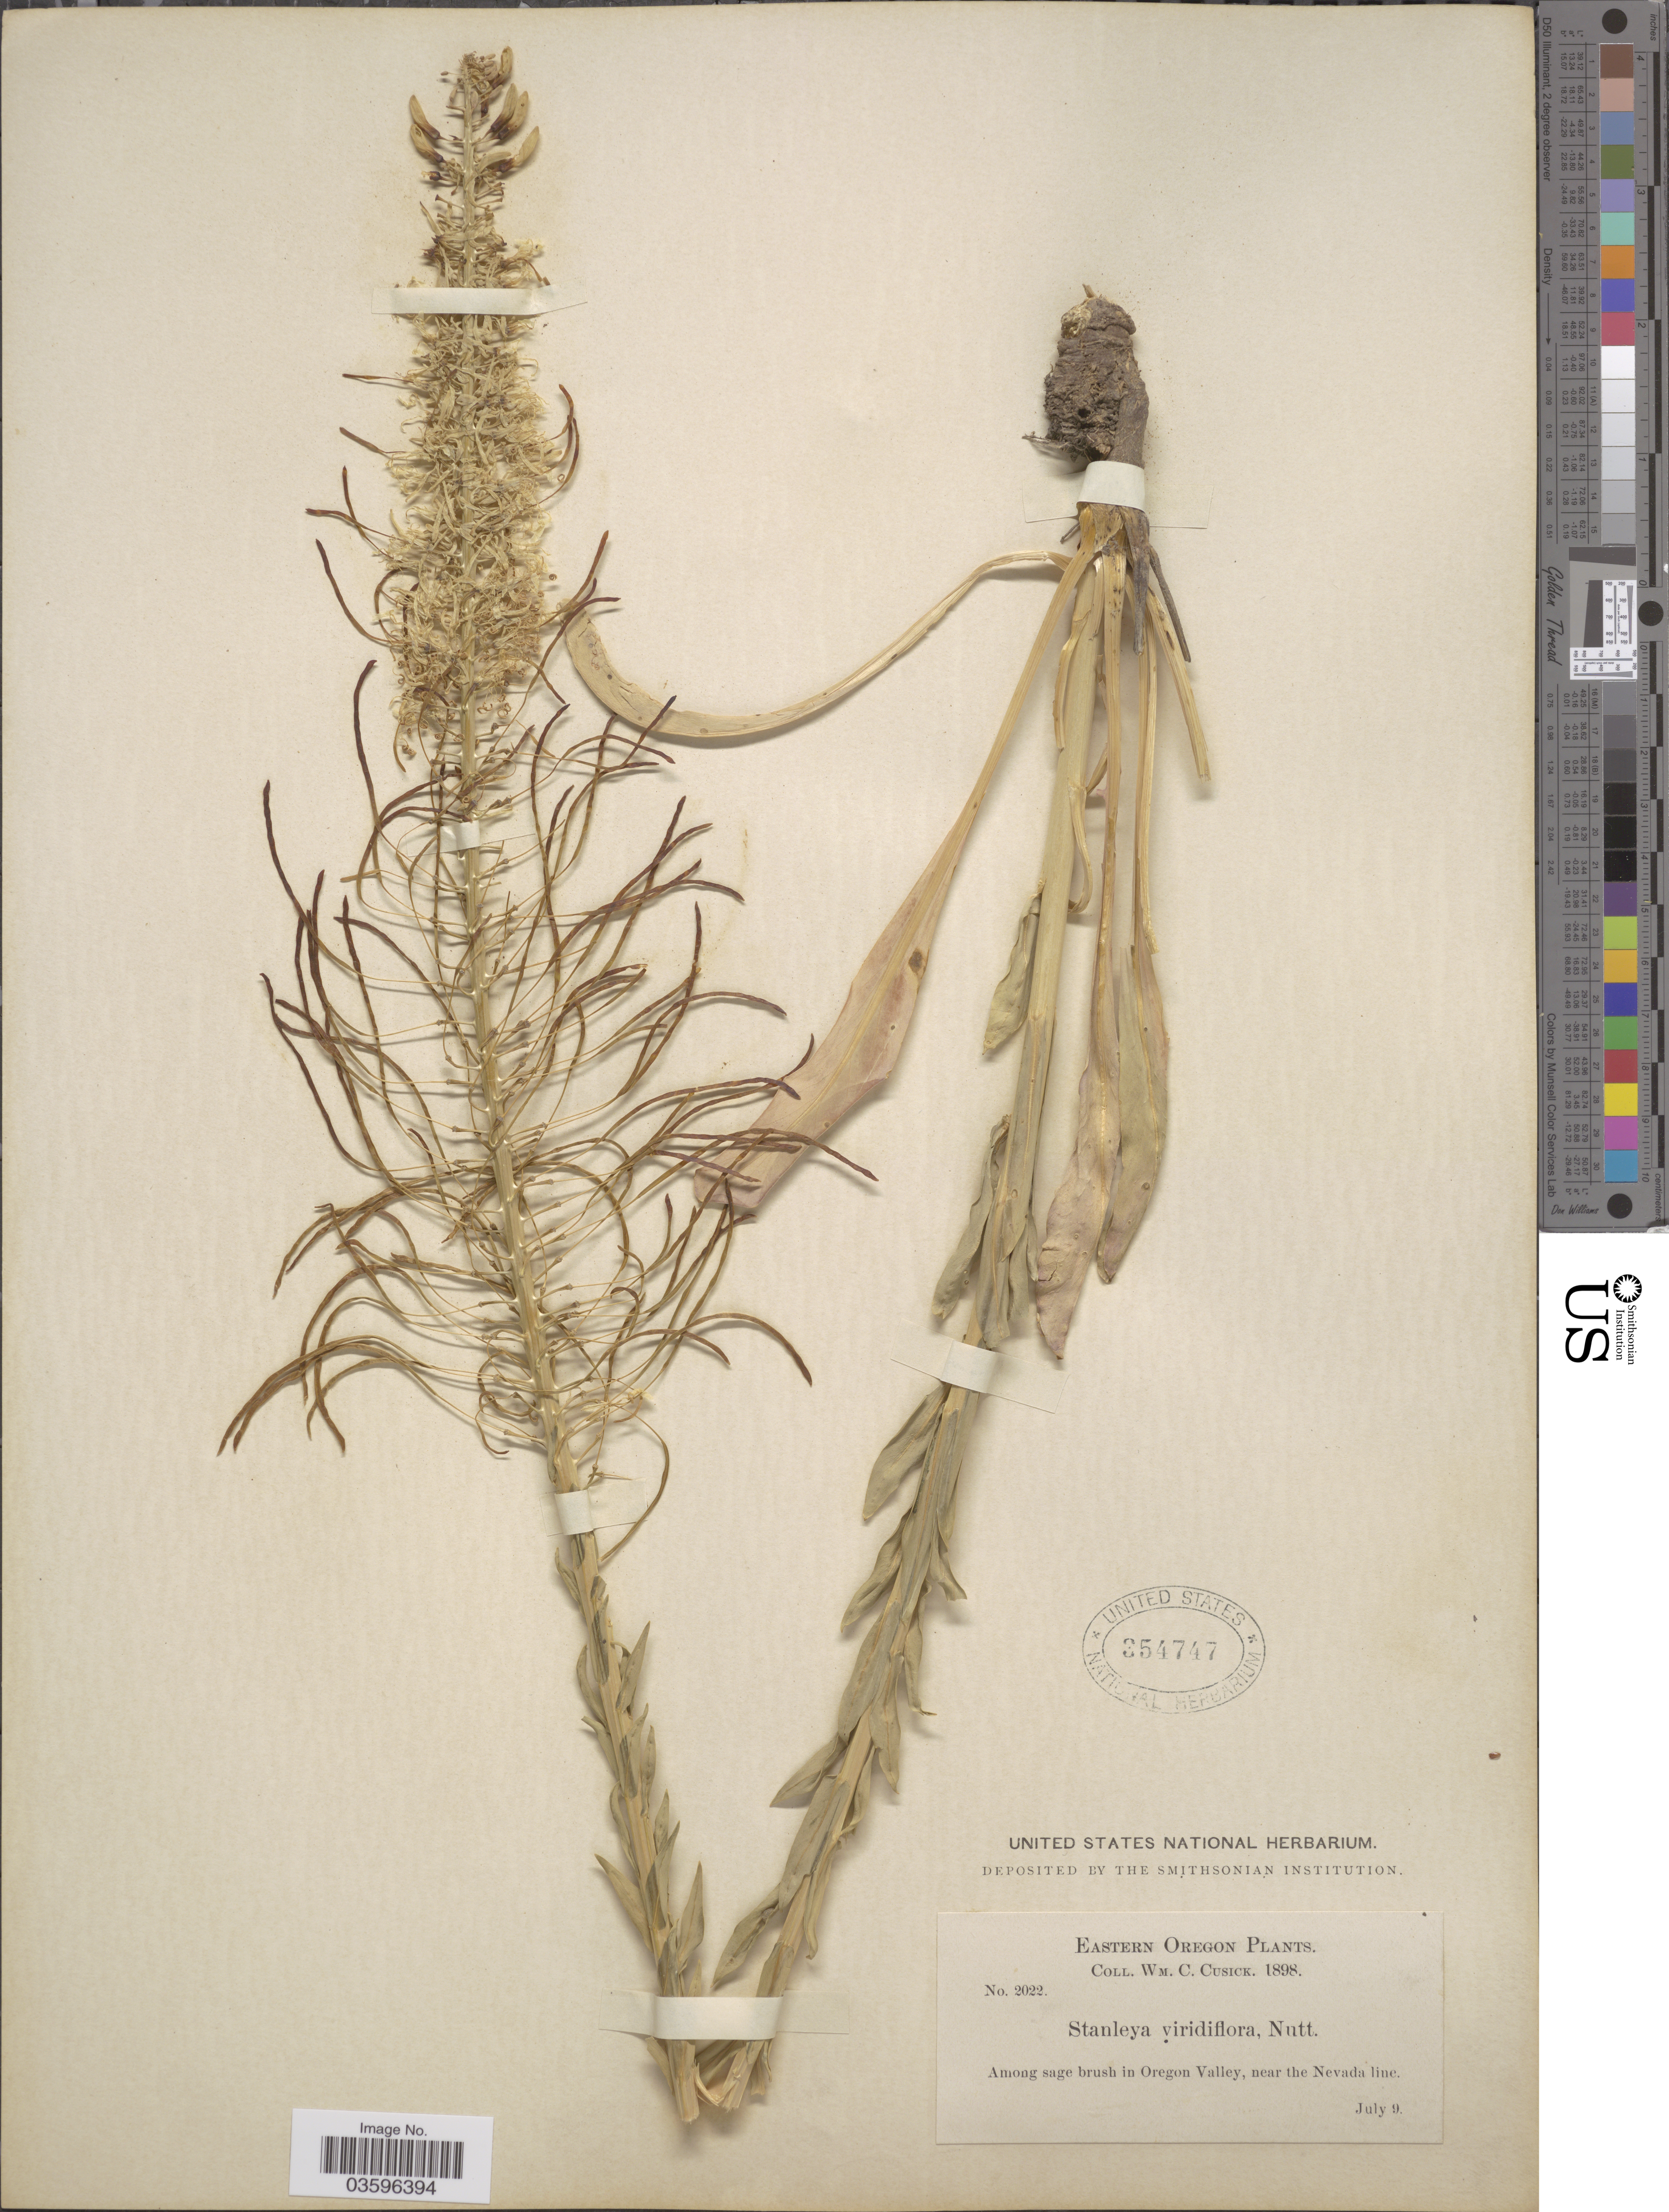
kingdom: Plantae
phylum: Tracheophyta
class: Magnoliopsida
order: Brassicales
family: Brassicaceae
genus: Stanleya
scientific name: Stanleya viridiflora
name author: Nutt.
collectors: W. C. Cusick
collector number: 2022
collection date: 1898-07-09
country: United States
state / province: Oregon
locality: Eastern Oregon. In Oregon Valley, near the Nevada line.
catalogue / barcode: US 354747